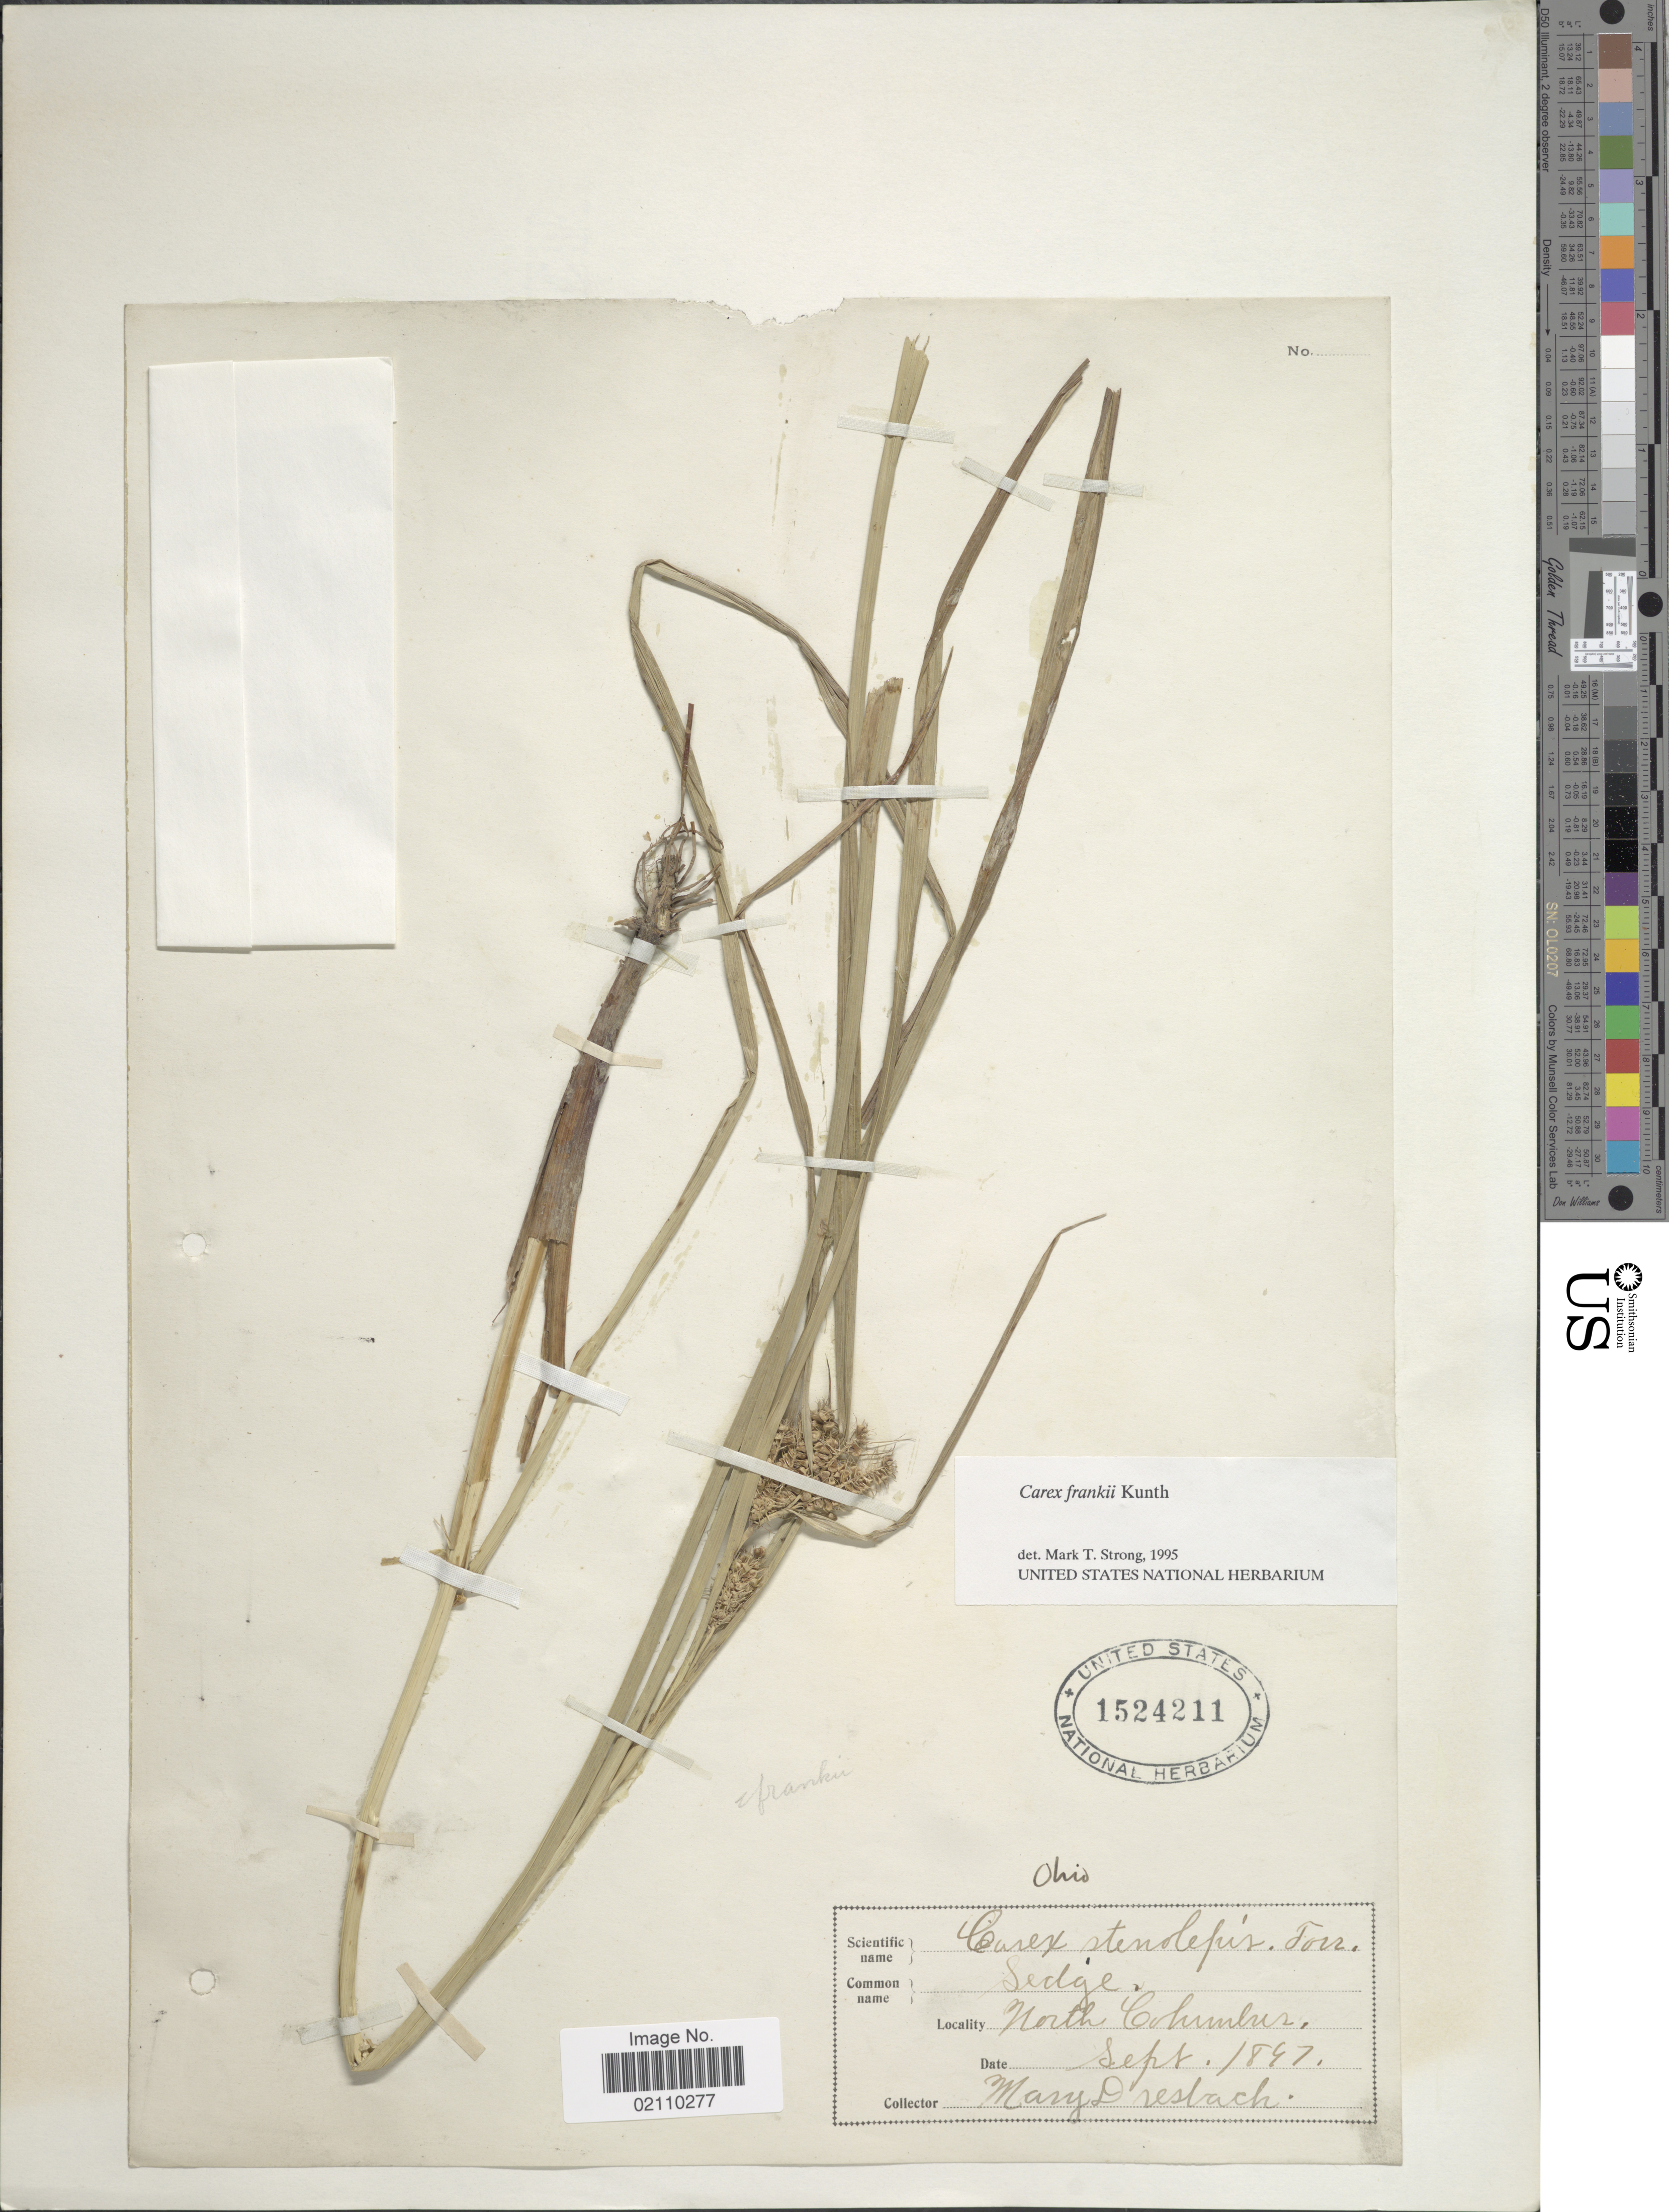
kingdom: Plantae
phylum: Tracheophyta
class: Liliopsida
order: Poales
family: Cyperaceae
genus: Carex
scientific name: Carex frankii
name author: Kunth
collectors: M. Resbach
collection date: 1897-09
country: United States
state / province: Ohio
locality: North Columbus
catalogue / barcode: US 1524211